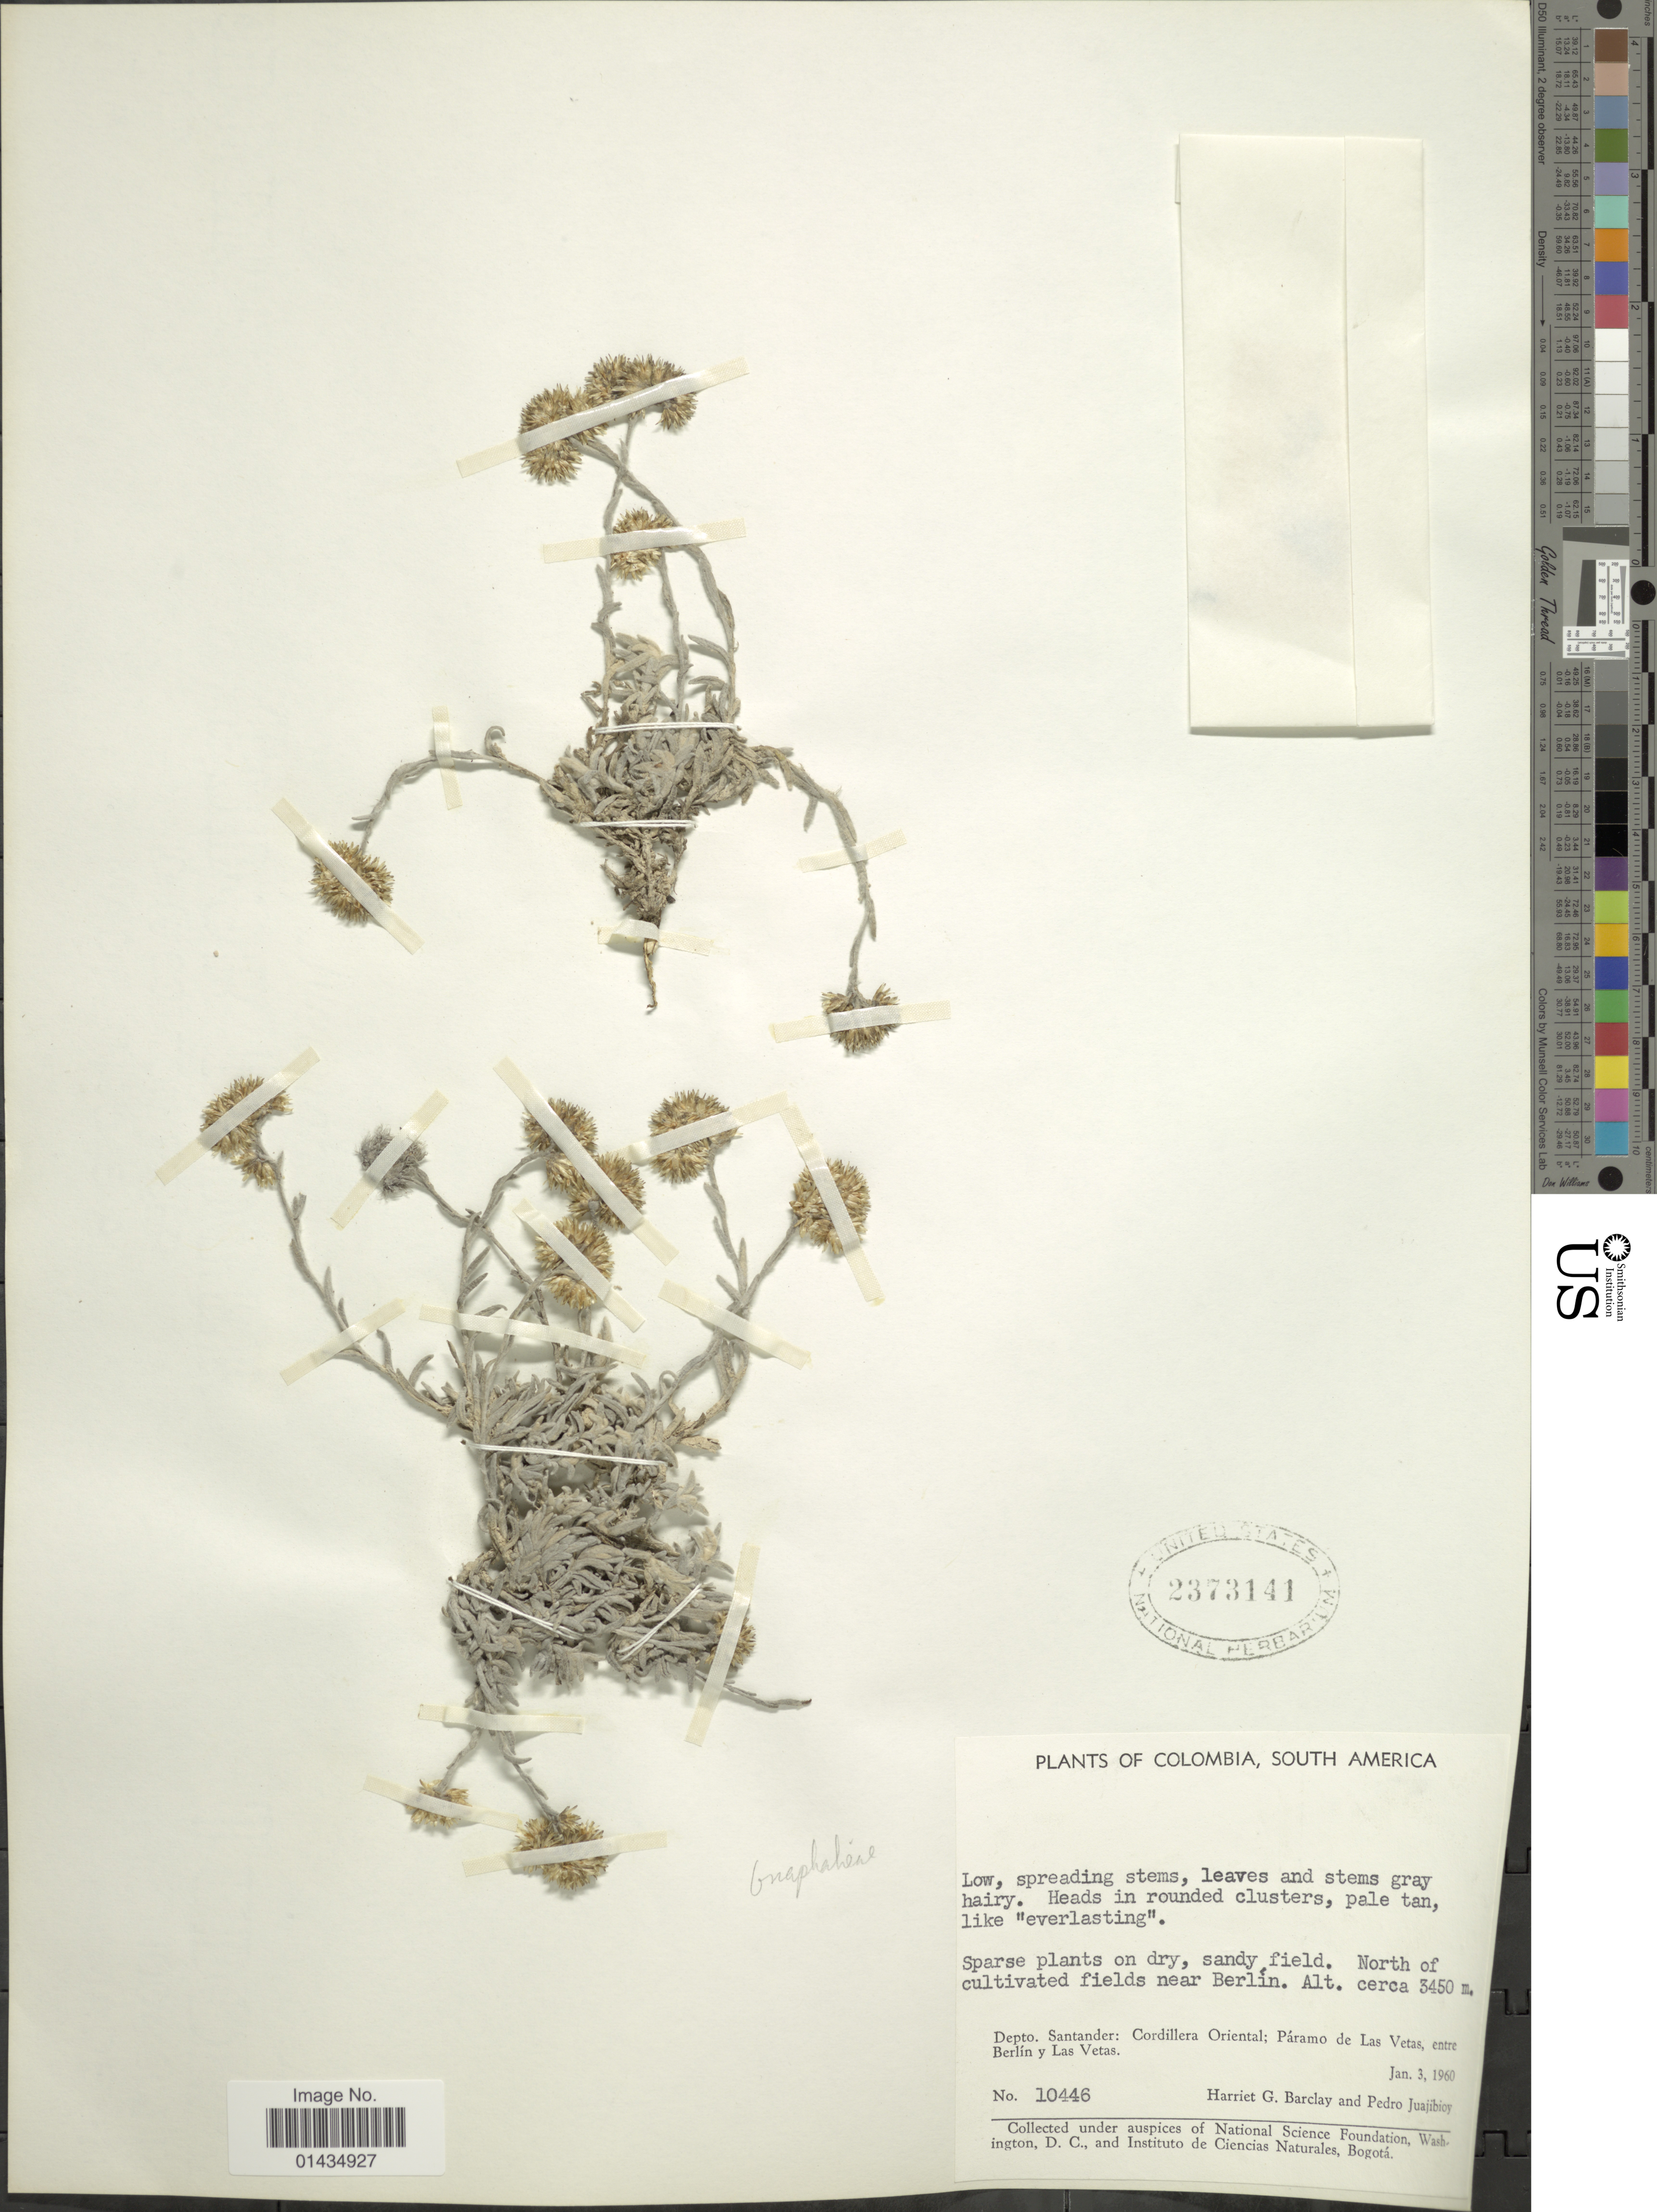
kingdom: Plantae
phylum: Tracheophyta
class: Magnoliopsida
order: Asterales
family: Asteraceae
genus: Achyrocline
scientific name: Achyrocline sp.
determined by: Dillon, M. O.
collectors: H. G. Barclay & P. Juajibioy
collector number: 10446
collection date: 1960-01-03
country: Colombia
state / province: Santander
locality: South America, North of culitvated fields near Berlín, Cordillera Oriental; Páramo de Las Vetas, entre Berlín y Las Vetas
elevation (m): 3450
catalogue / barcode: US 2373141